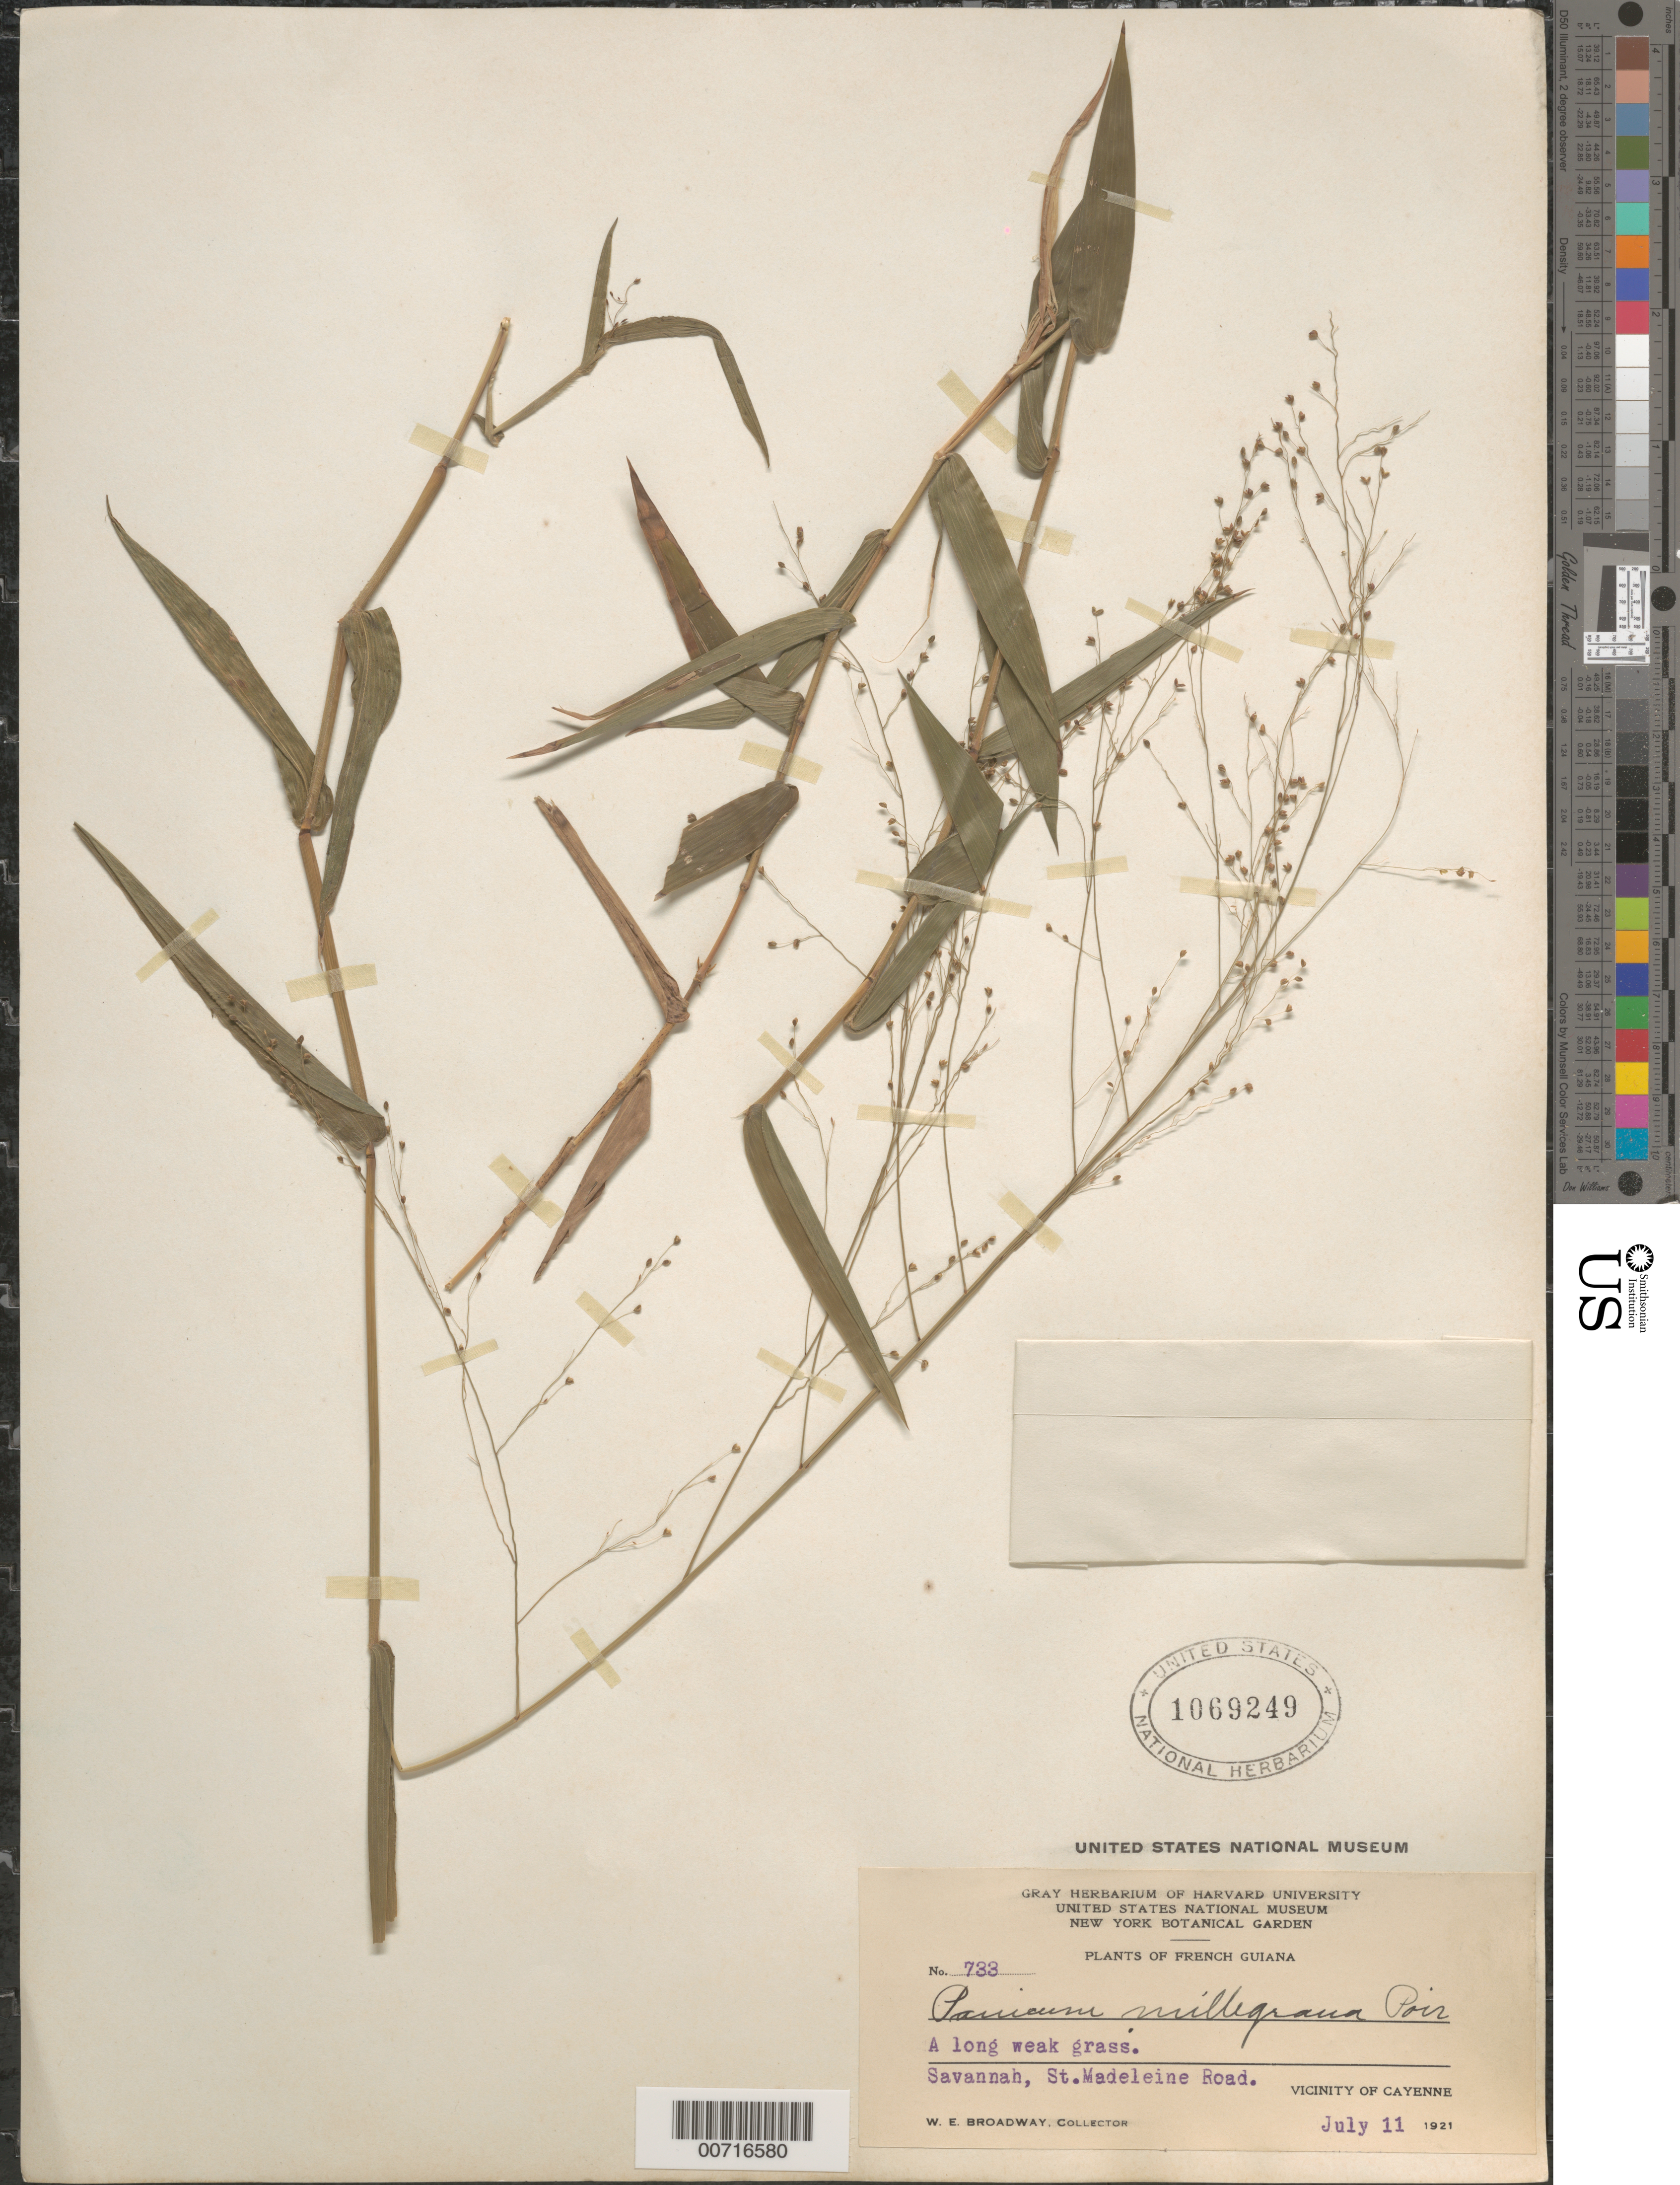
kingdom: Plantae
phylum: Tracheophyta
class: Liliopsida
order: Poales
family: Poaceae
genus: Panicum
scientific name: Panicum millegrana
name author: Poir.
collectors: W. E. Broadway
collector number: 733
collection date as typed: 11-Jul-21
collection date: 1921-07-11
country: French Guiana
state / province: Cayenne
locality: Cayenne, vic., St. Madeleine Road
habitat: Savanna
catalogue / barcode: US 1069249